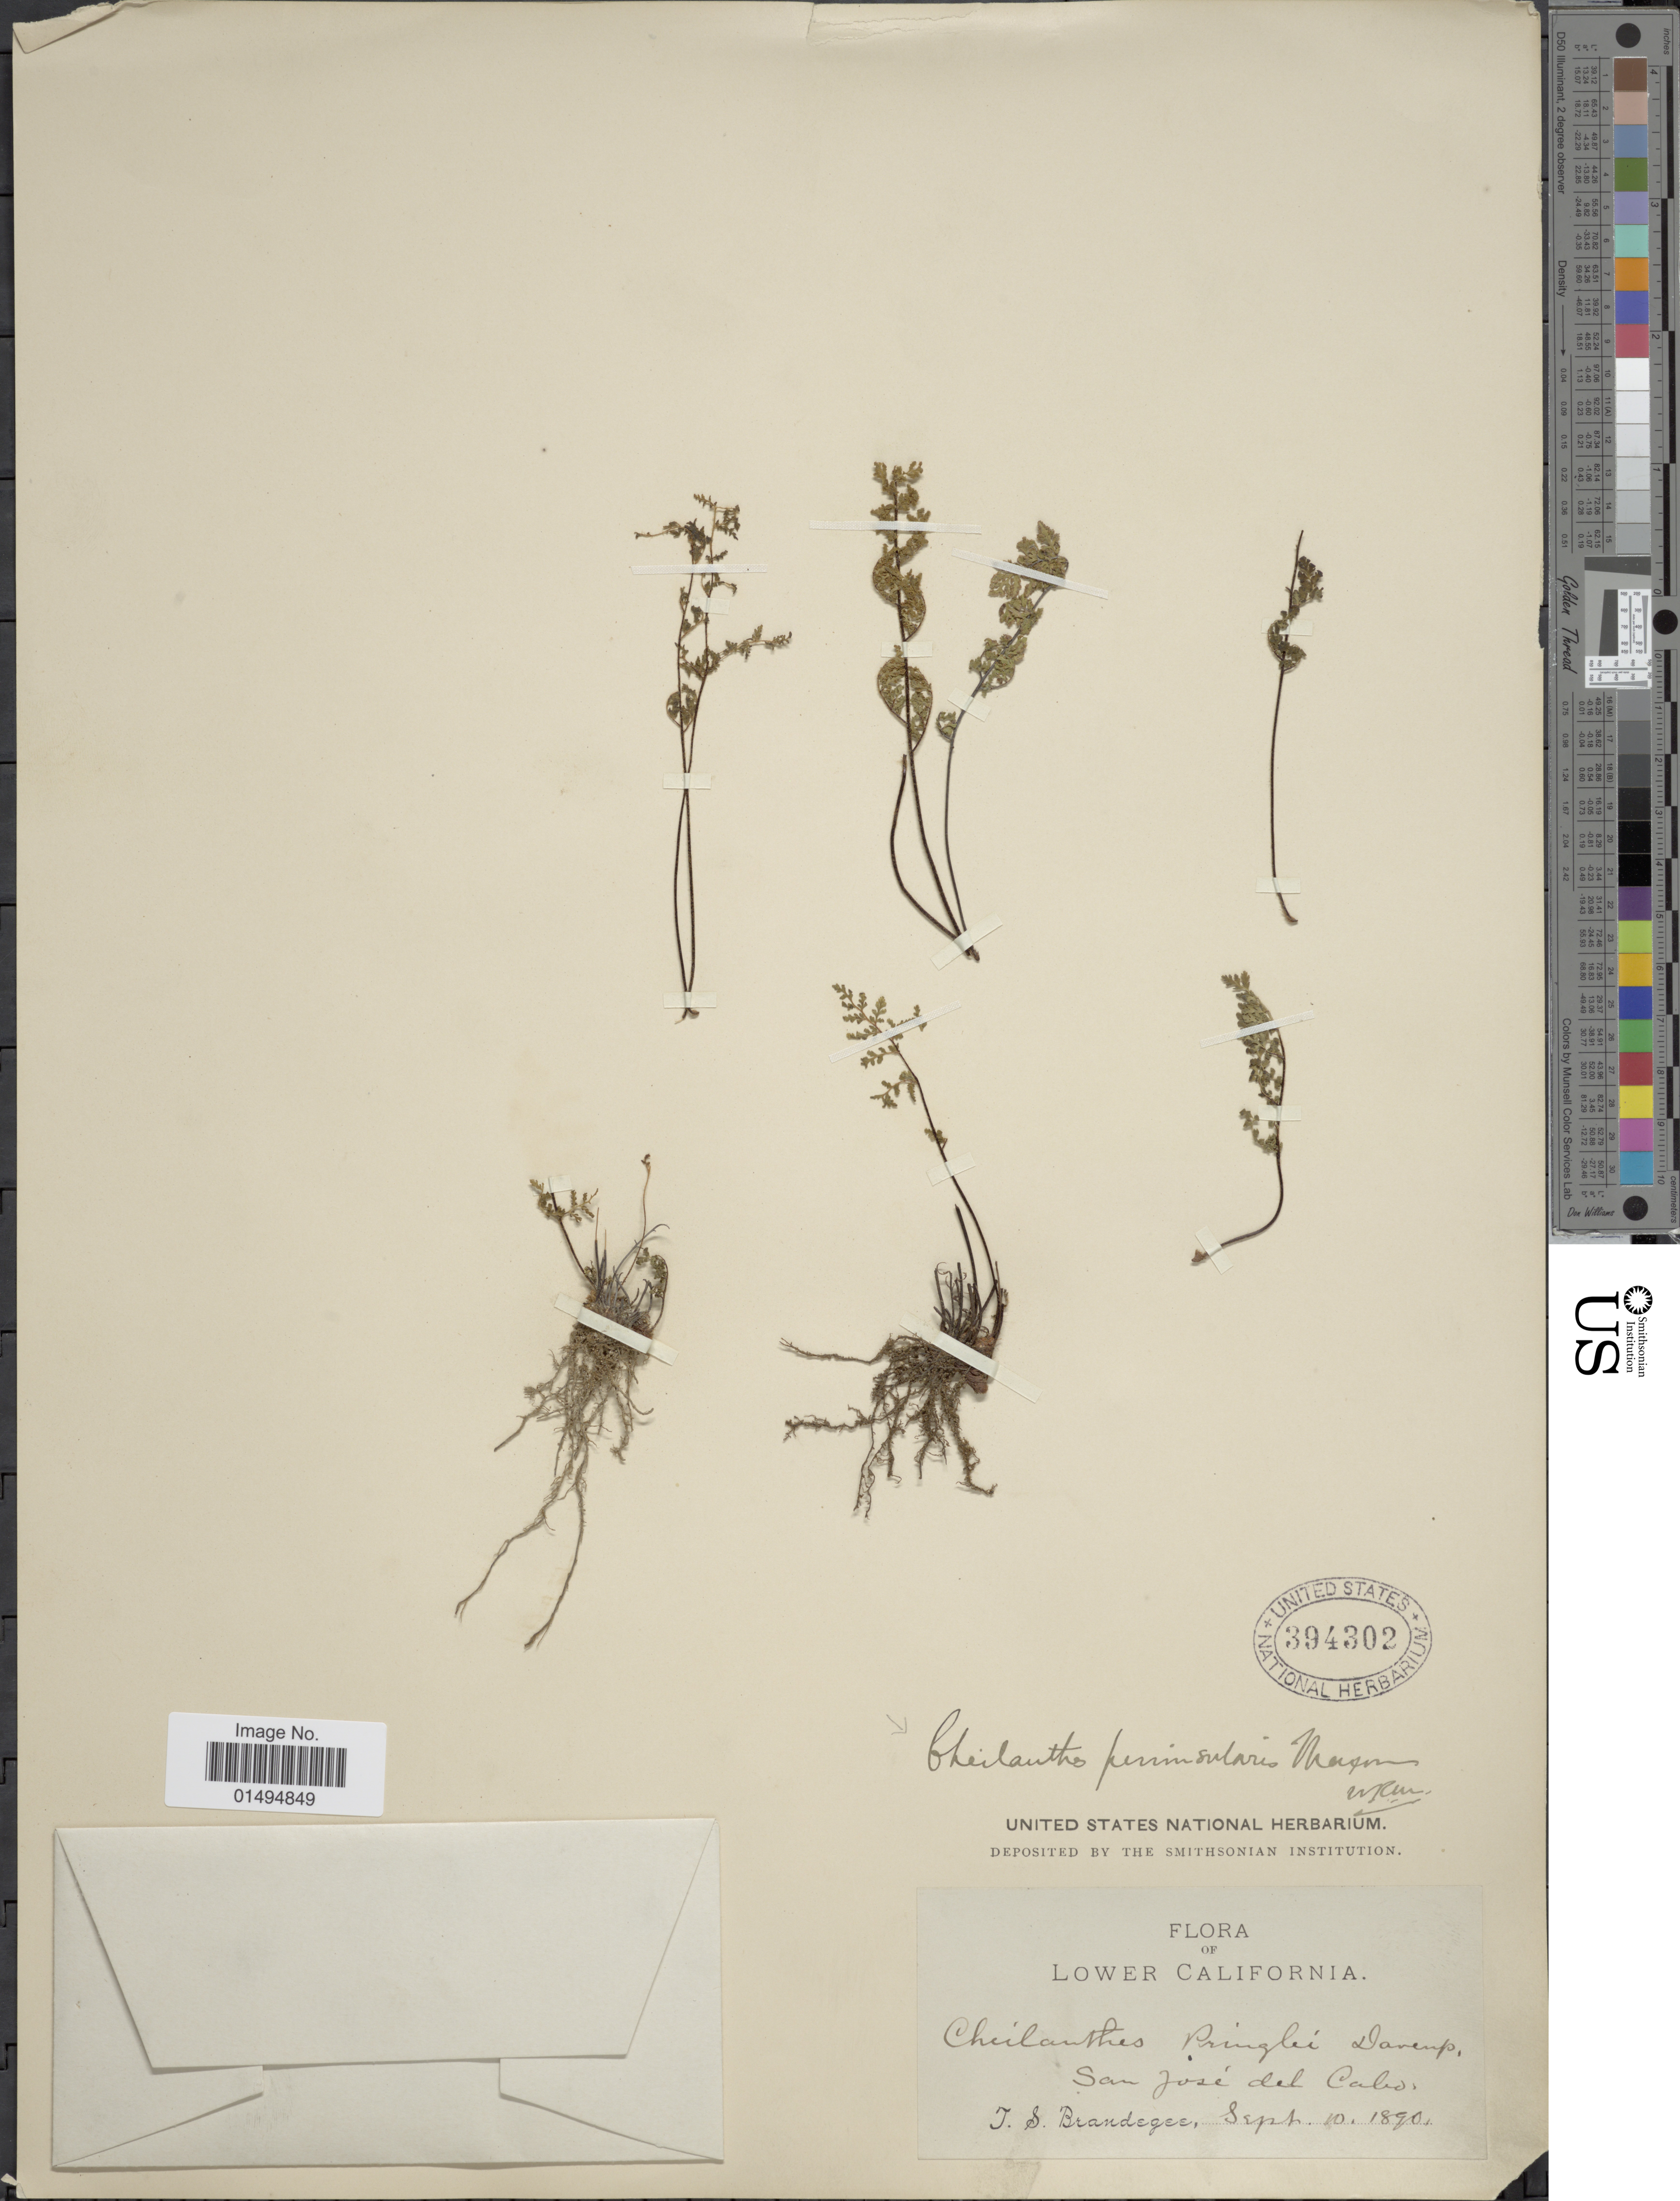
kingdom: Plantae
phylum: Tracheophyta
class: Polypodiopsida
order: Polypodiales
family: Pteridaceae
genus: Myriopteris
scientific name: Myriopteris peninsularis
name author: (Maxon) Grusz & Windham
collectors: J. S. Brandegee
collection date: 1890-09-10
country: Mexico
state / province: Baja California Sur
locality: San Jose del Cabo. Lower California.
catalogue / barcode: US 394302